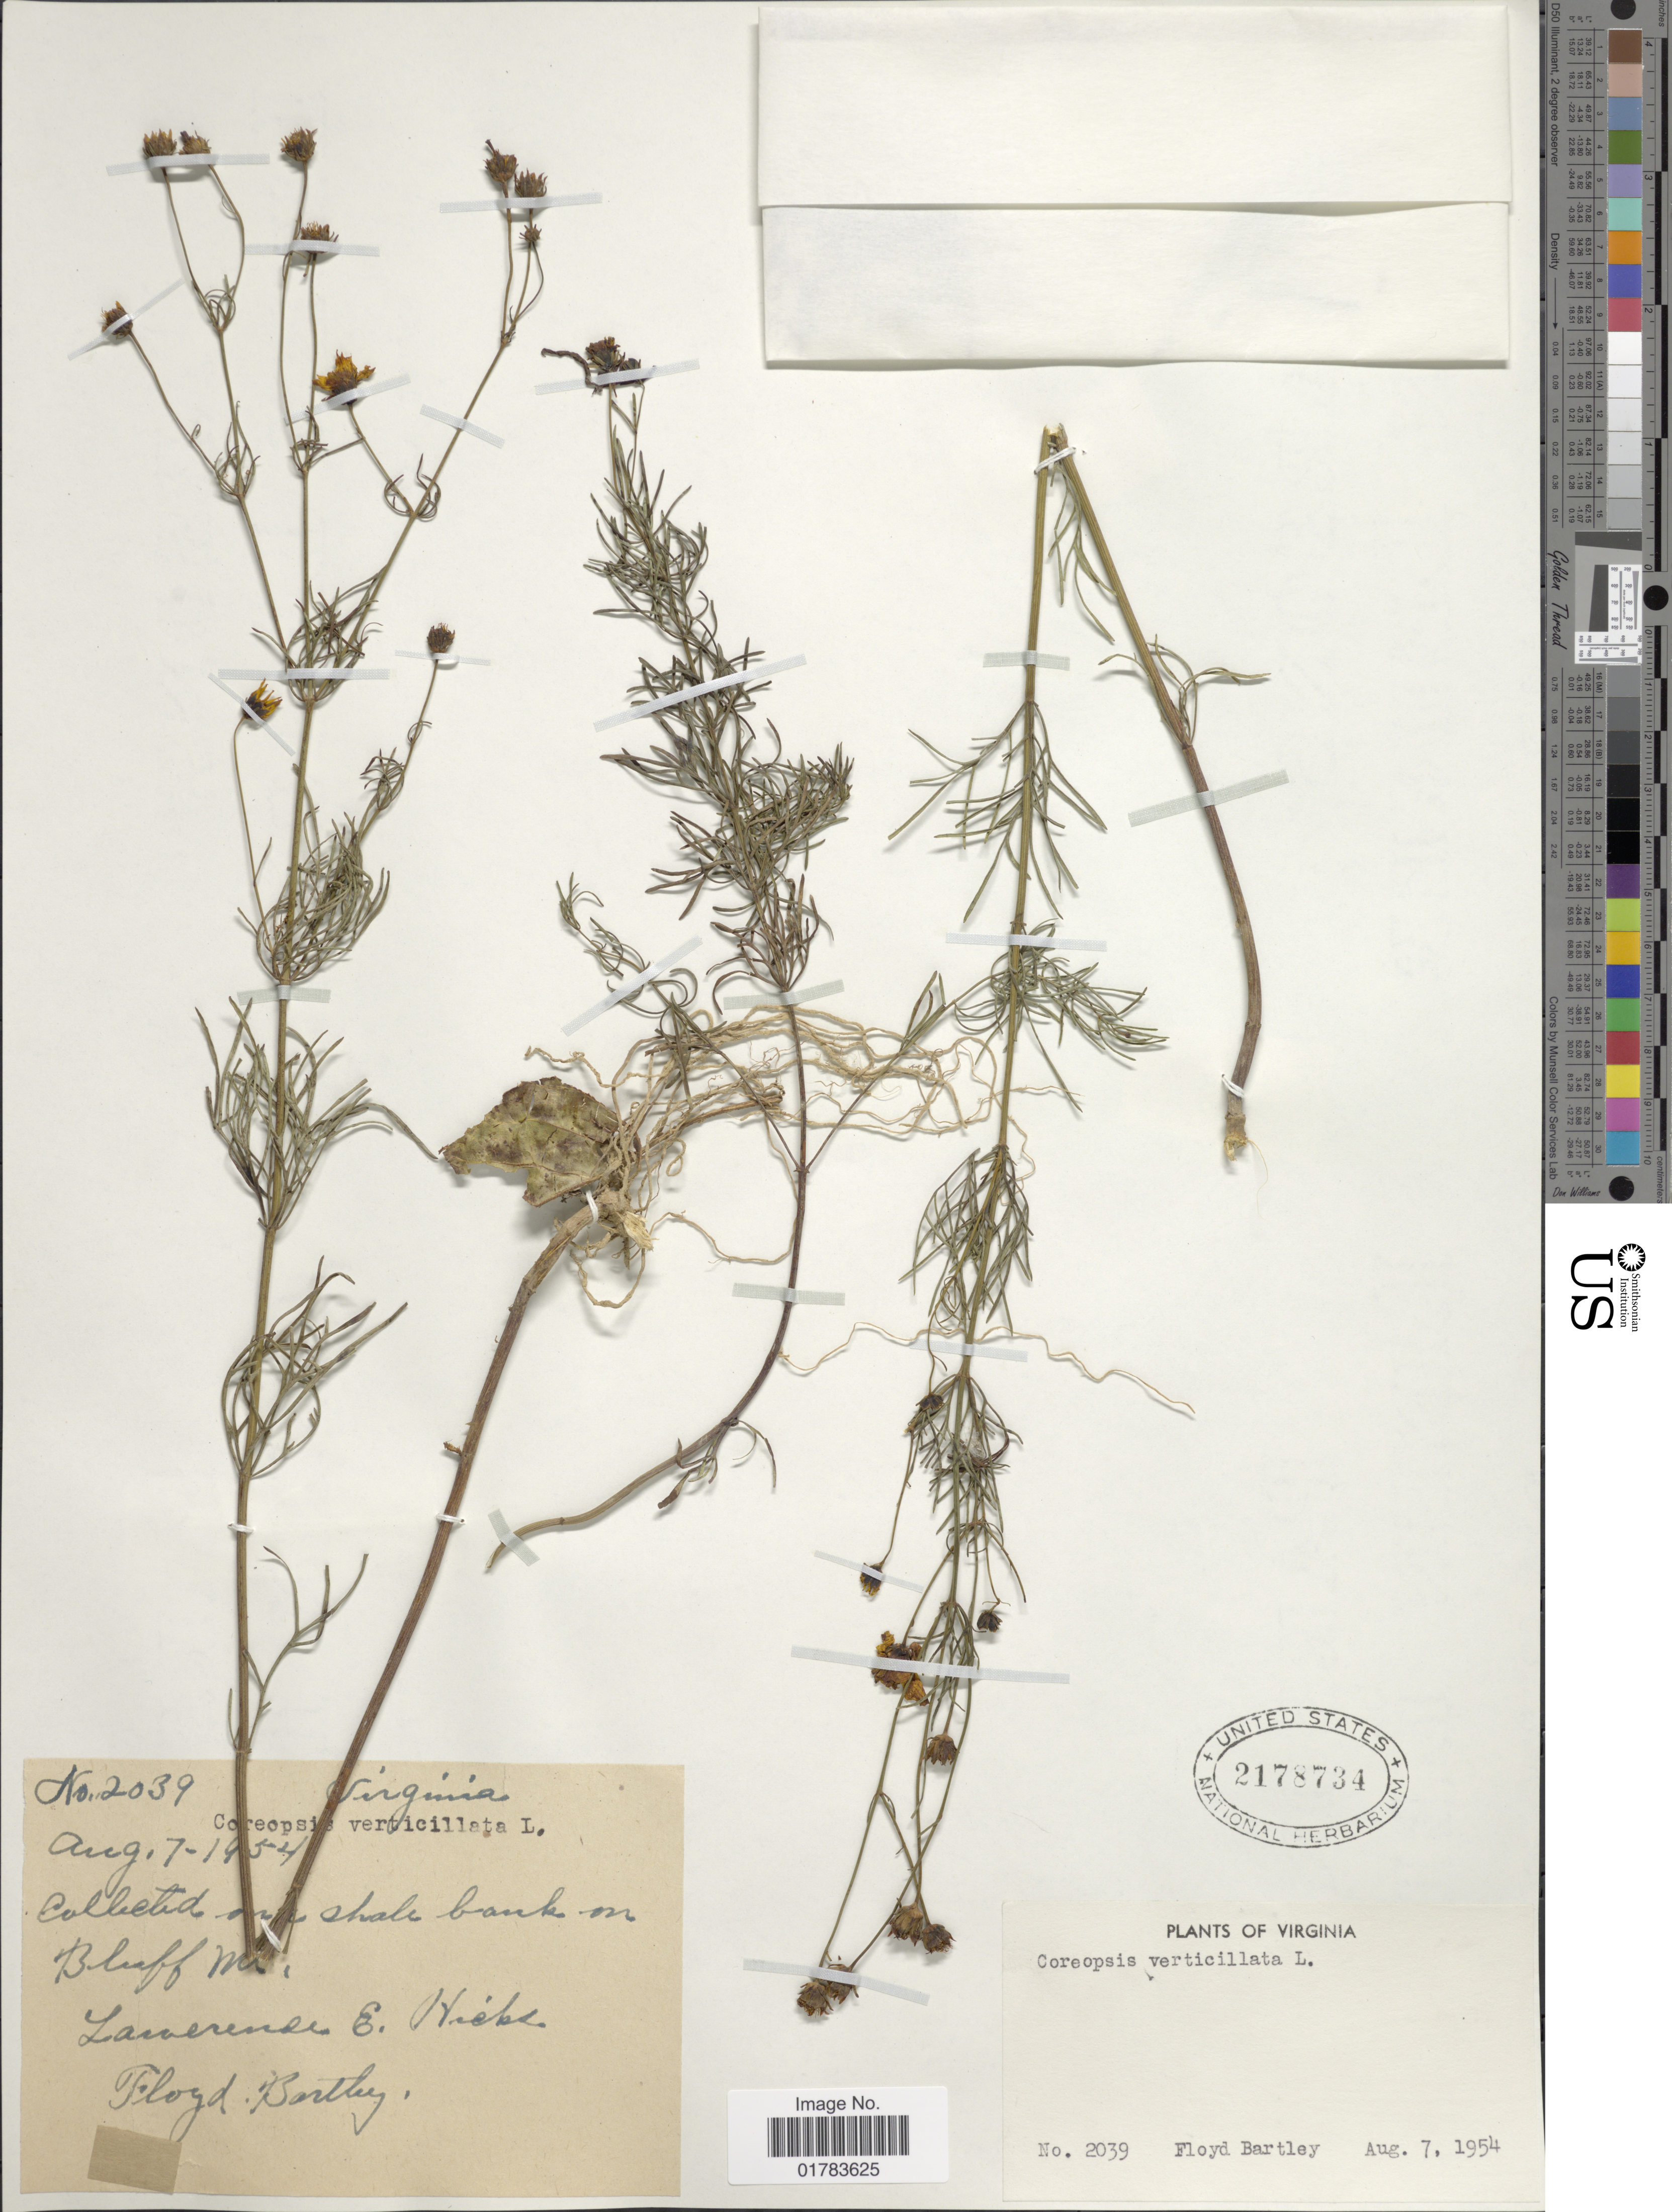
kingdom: Plantae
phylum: Tracheophyta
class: Magnoliopsida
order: Asterales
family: Asteraceae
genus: Coreopsis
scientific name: Coreopsis verticillata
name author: L.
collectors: F. Bartley & L. E. Hicks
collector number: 2039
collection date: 1954-08-07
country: United States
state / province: Virginia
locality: Bluff Mt.,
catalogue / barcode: US 2178734